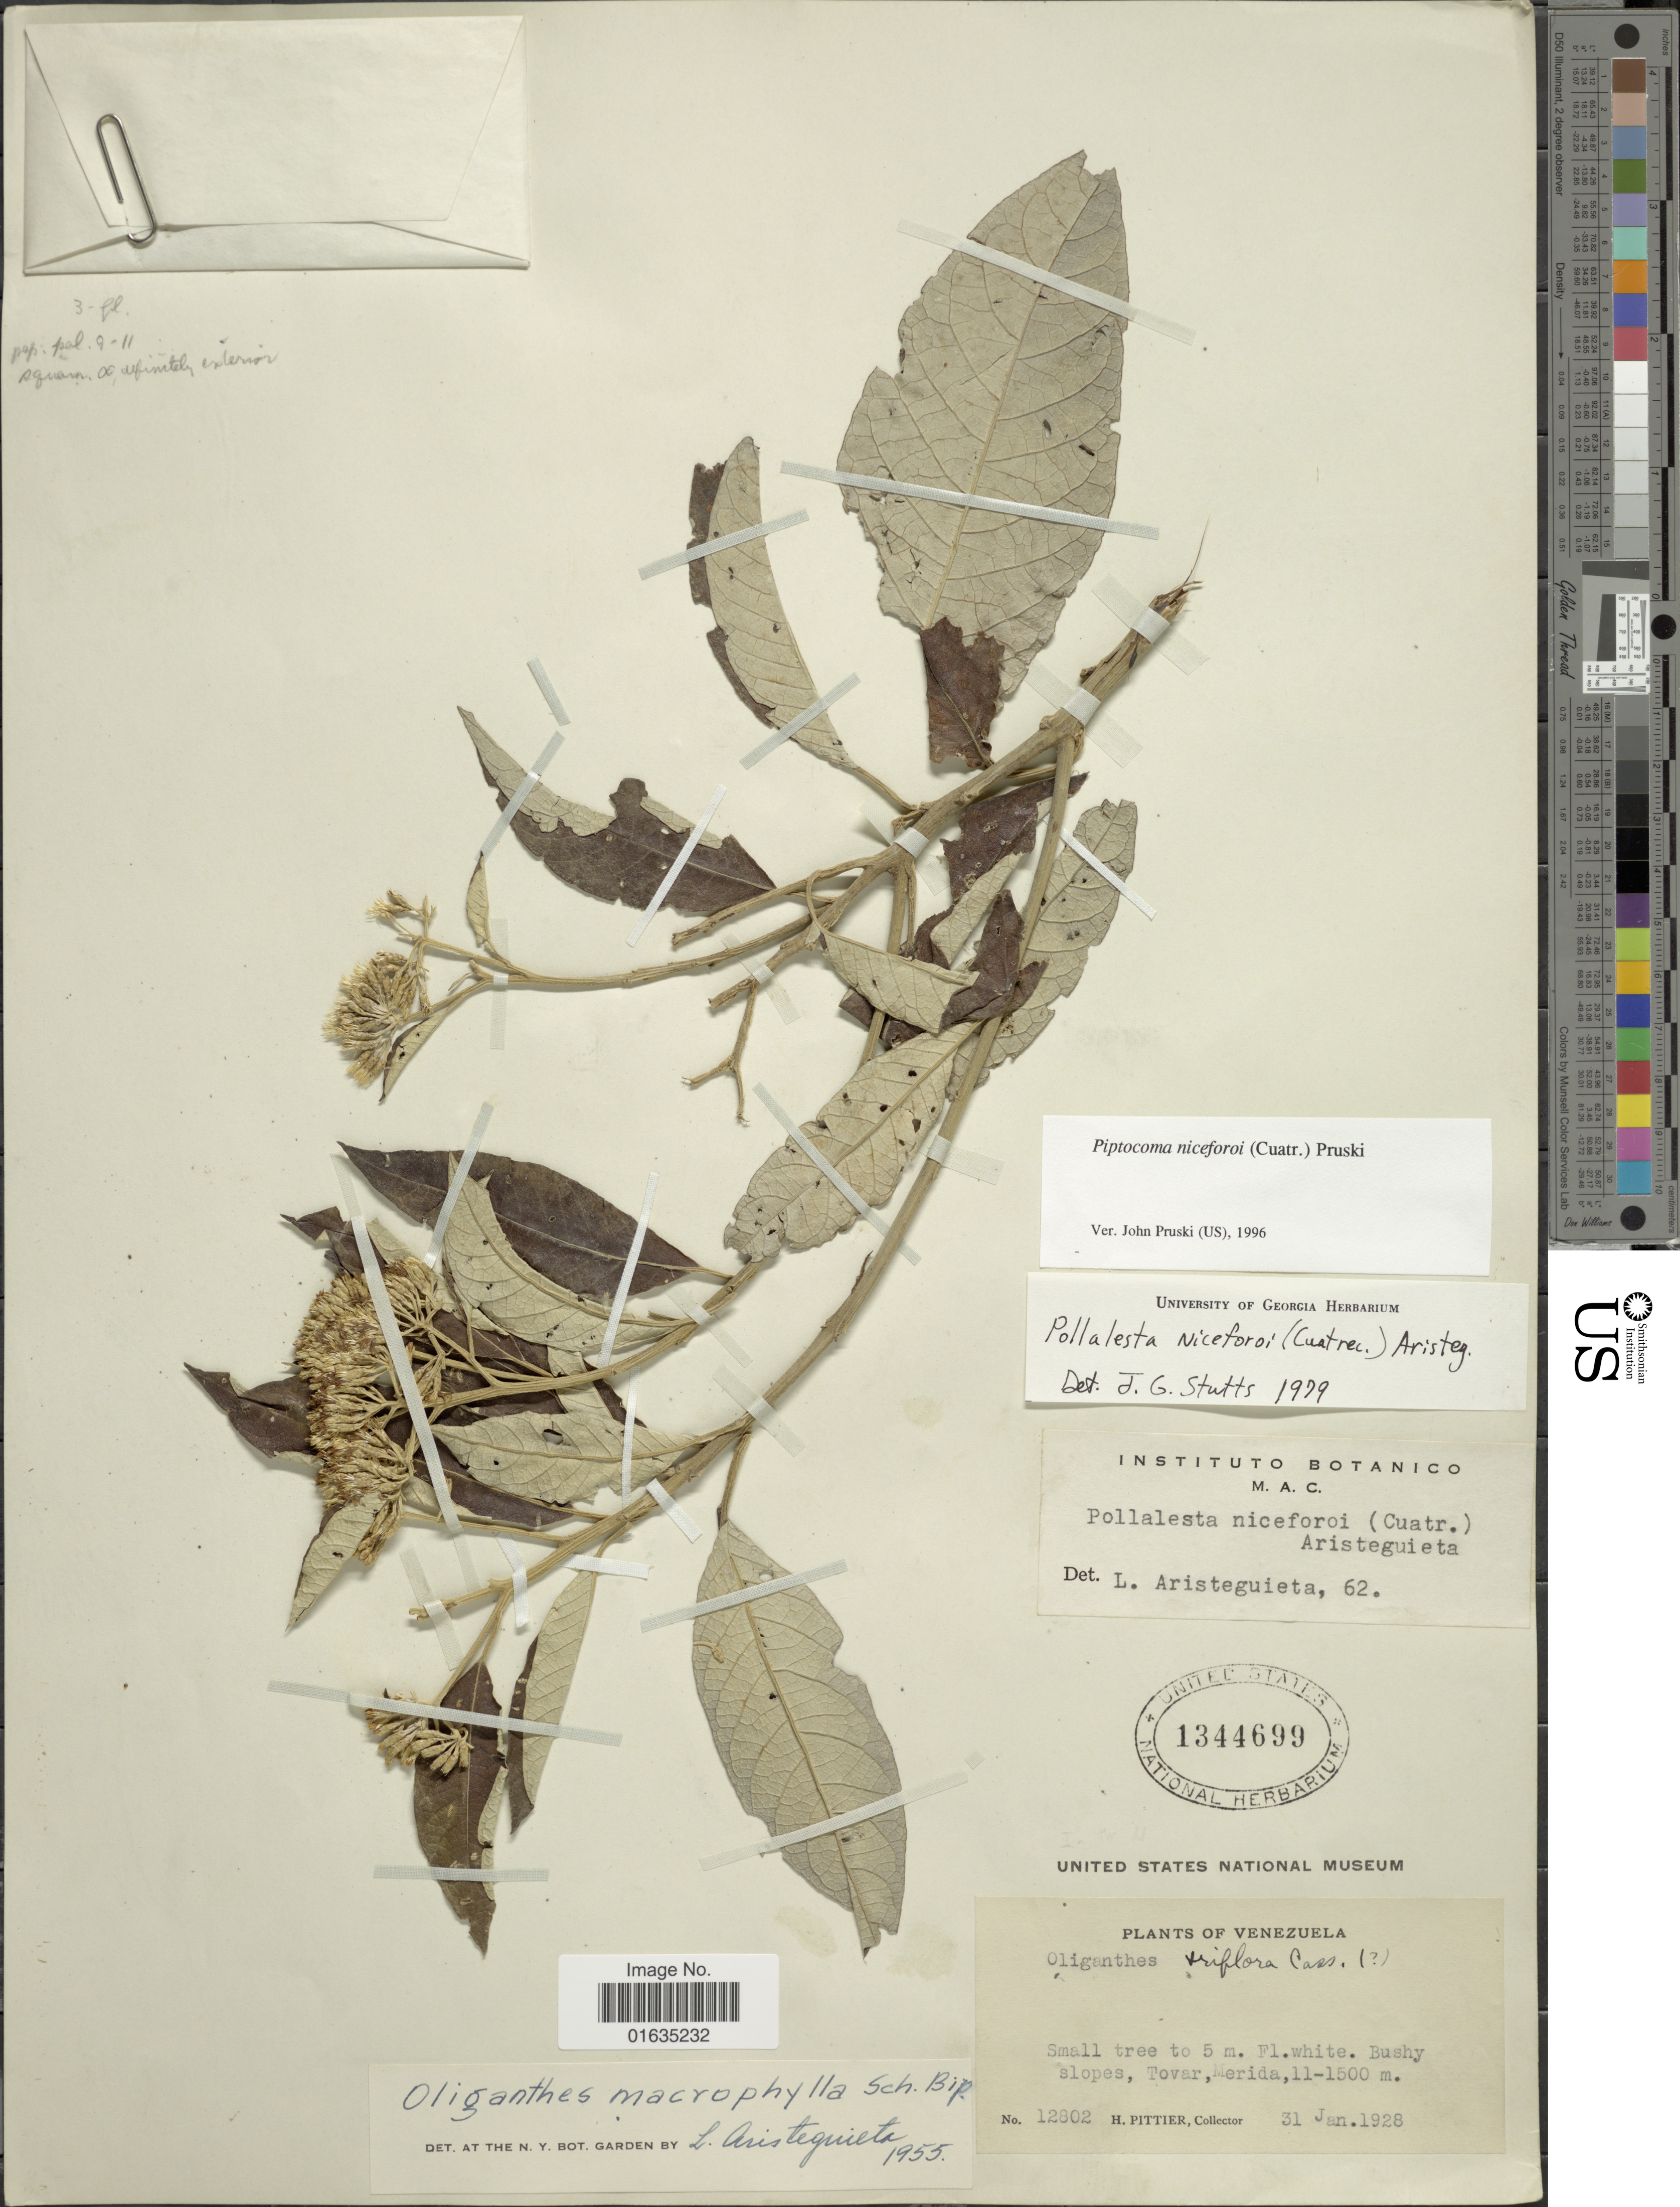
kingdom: Plantae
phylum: Tracheophyta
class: Magnoliopsida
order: Asterales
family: Asteraceae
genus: Piptocoma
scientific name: Piptocoma niceforoi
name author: (Cuatrec.) H. Rob.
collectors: H. F. Pittier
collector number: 12802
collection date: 1928-01-31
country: Venezuela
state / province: Mérida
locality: Tovar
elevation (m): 1100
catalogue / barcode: US 1344699